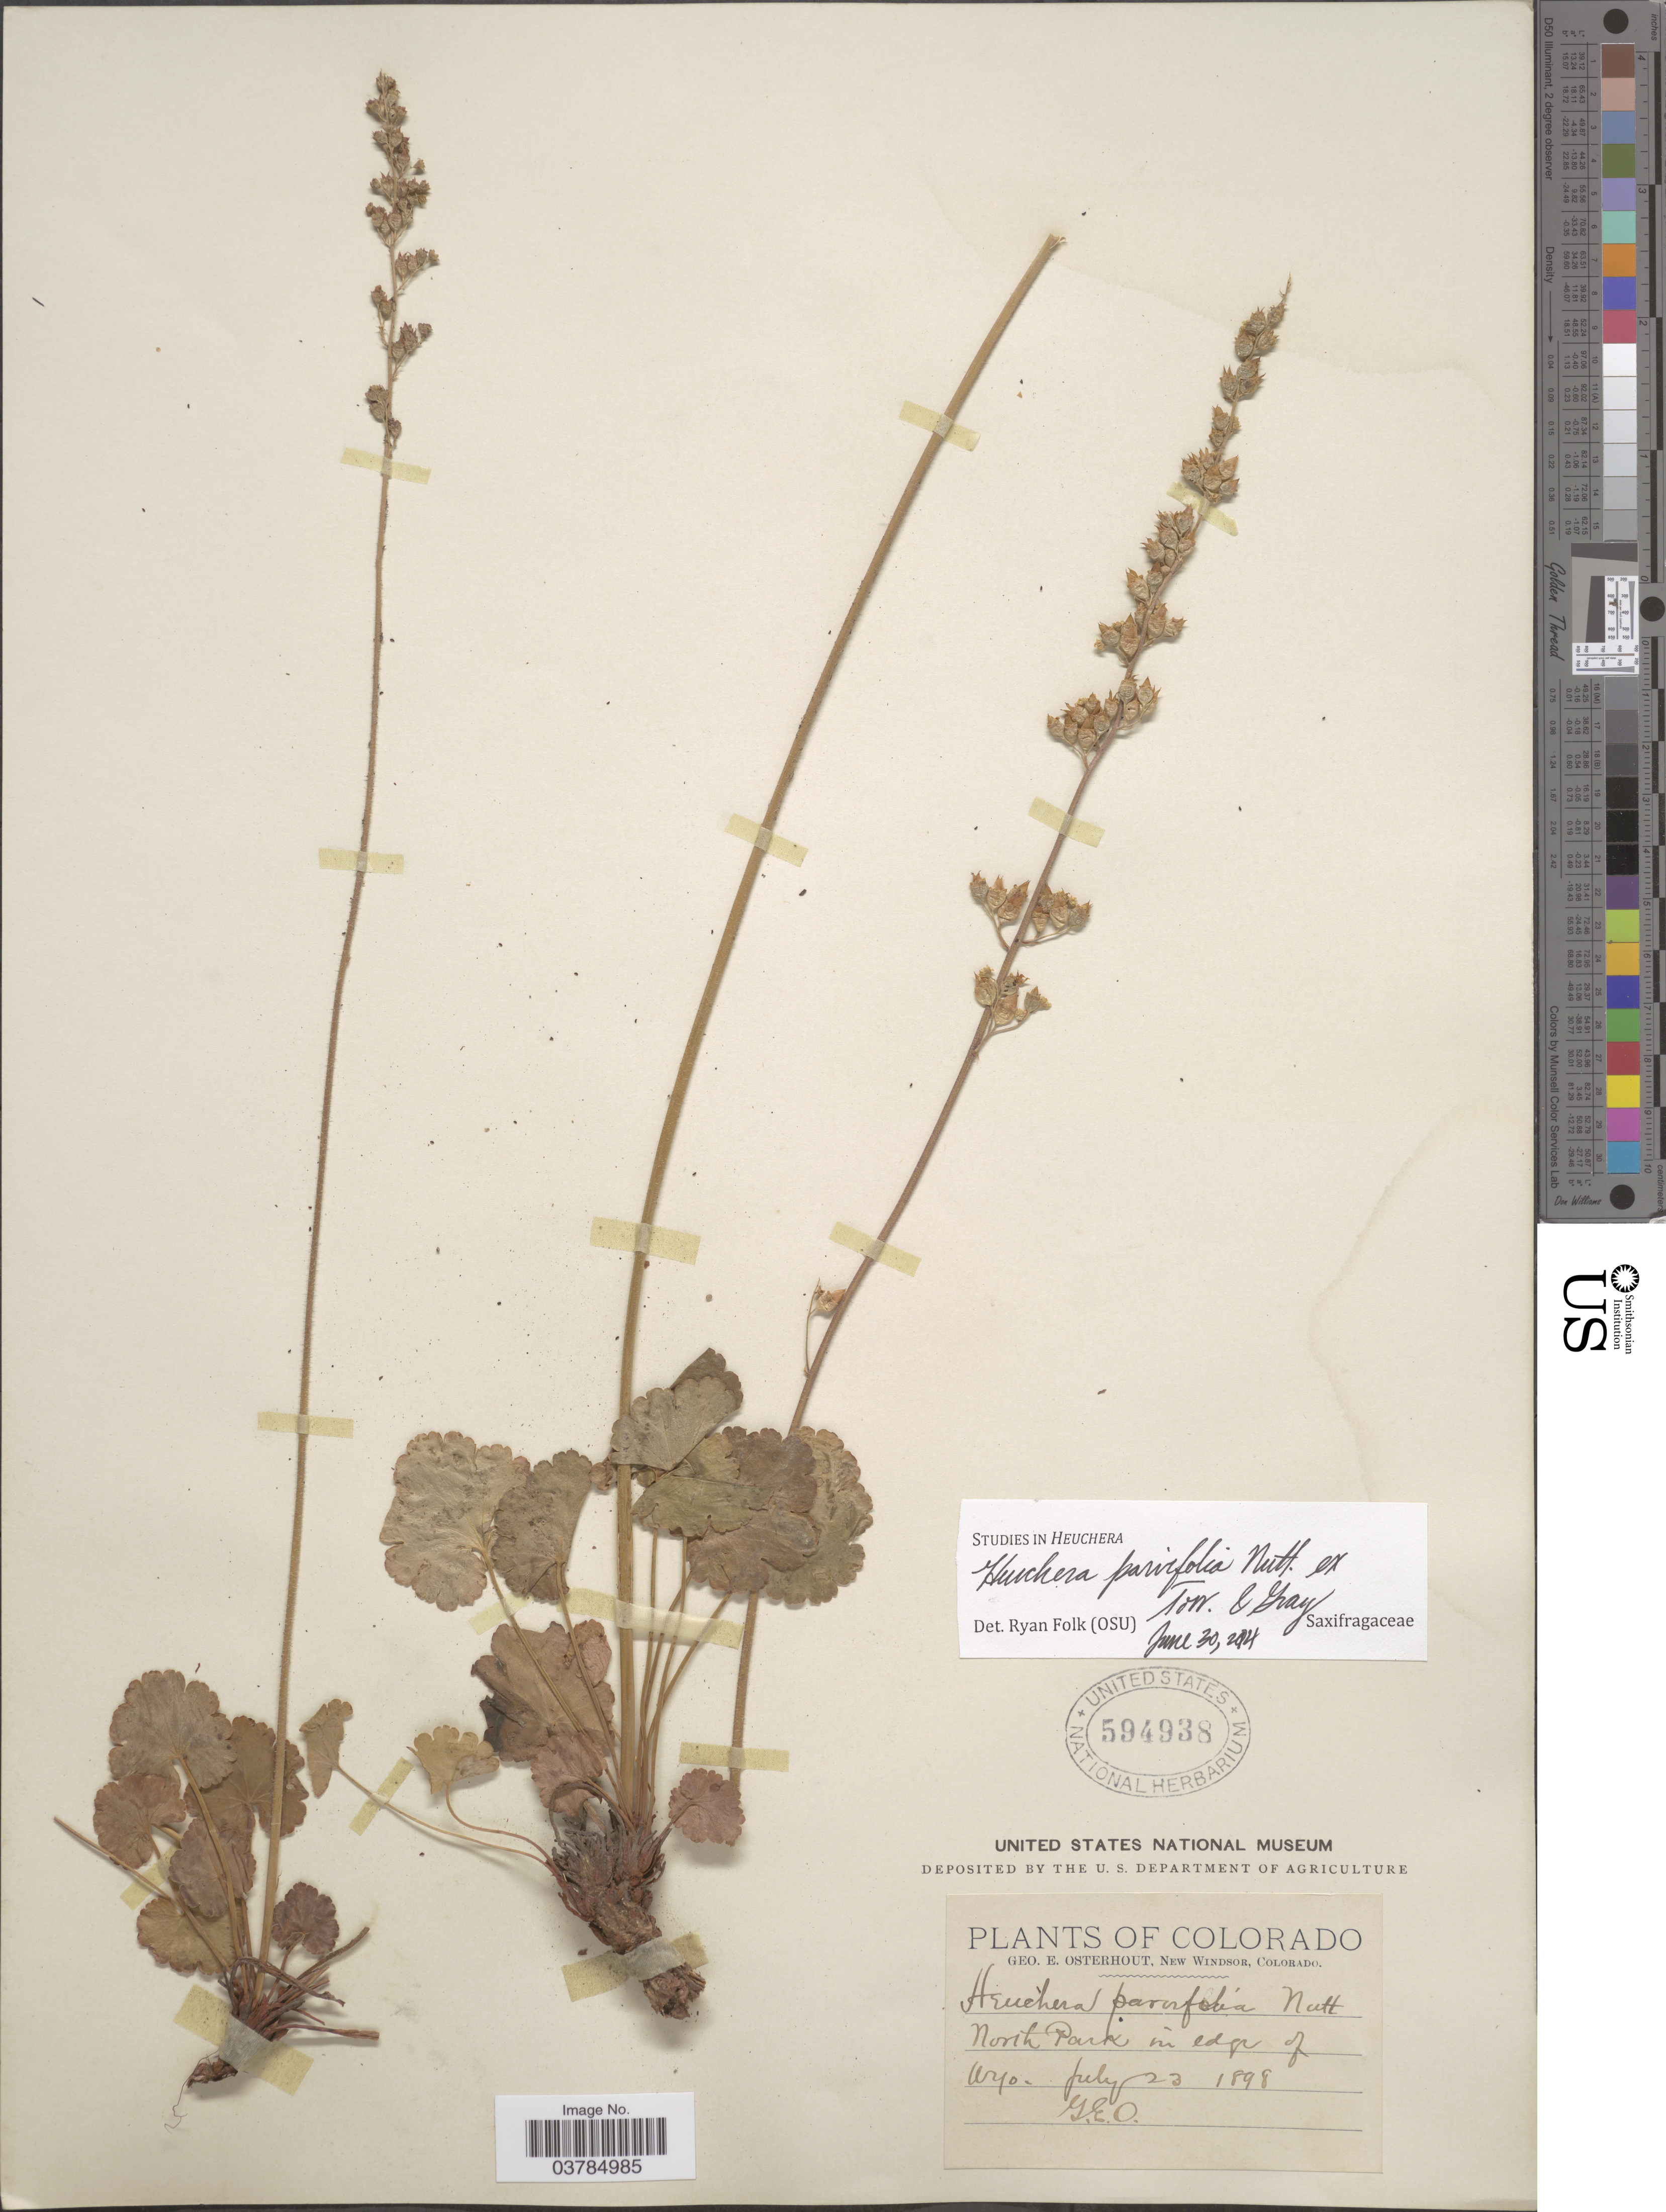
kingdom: Plantae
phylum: Tracheophyta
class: Magnoliopsida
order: Saxifragales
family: Saxifragaceae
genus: Heuchera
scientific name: Heuchera parvifolia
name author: Nutt.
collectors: G. Osterhout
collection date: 1898-07-23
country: United States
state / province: Colorado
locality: North Park in edge of Wyo.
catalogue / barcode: US 594938